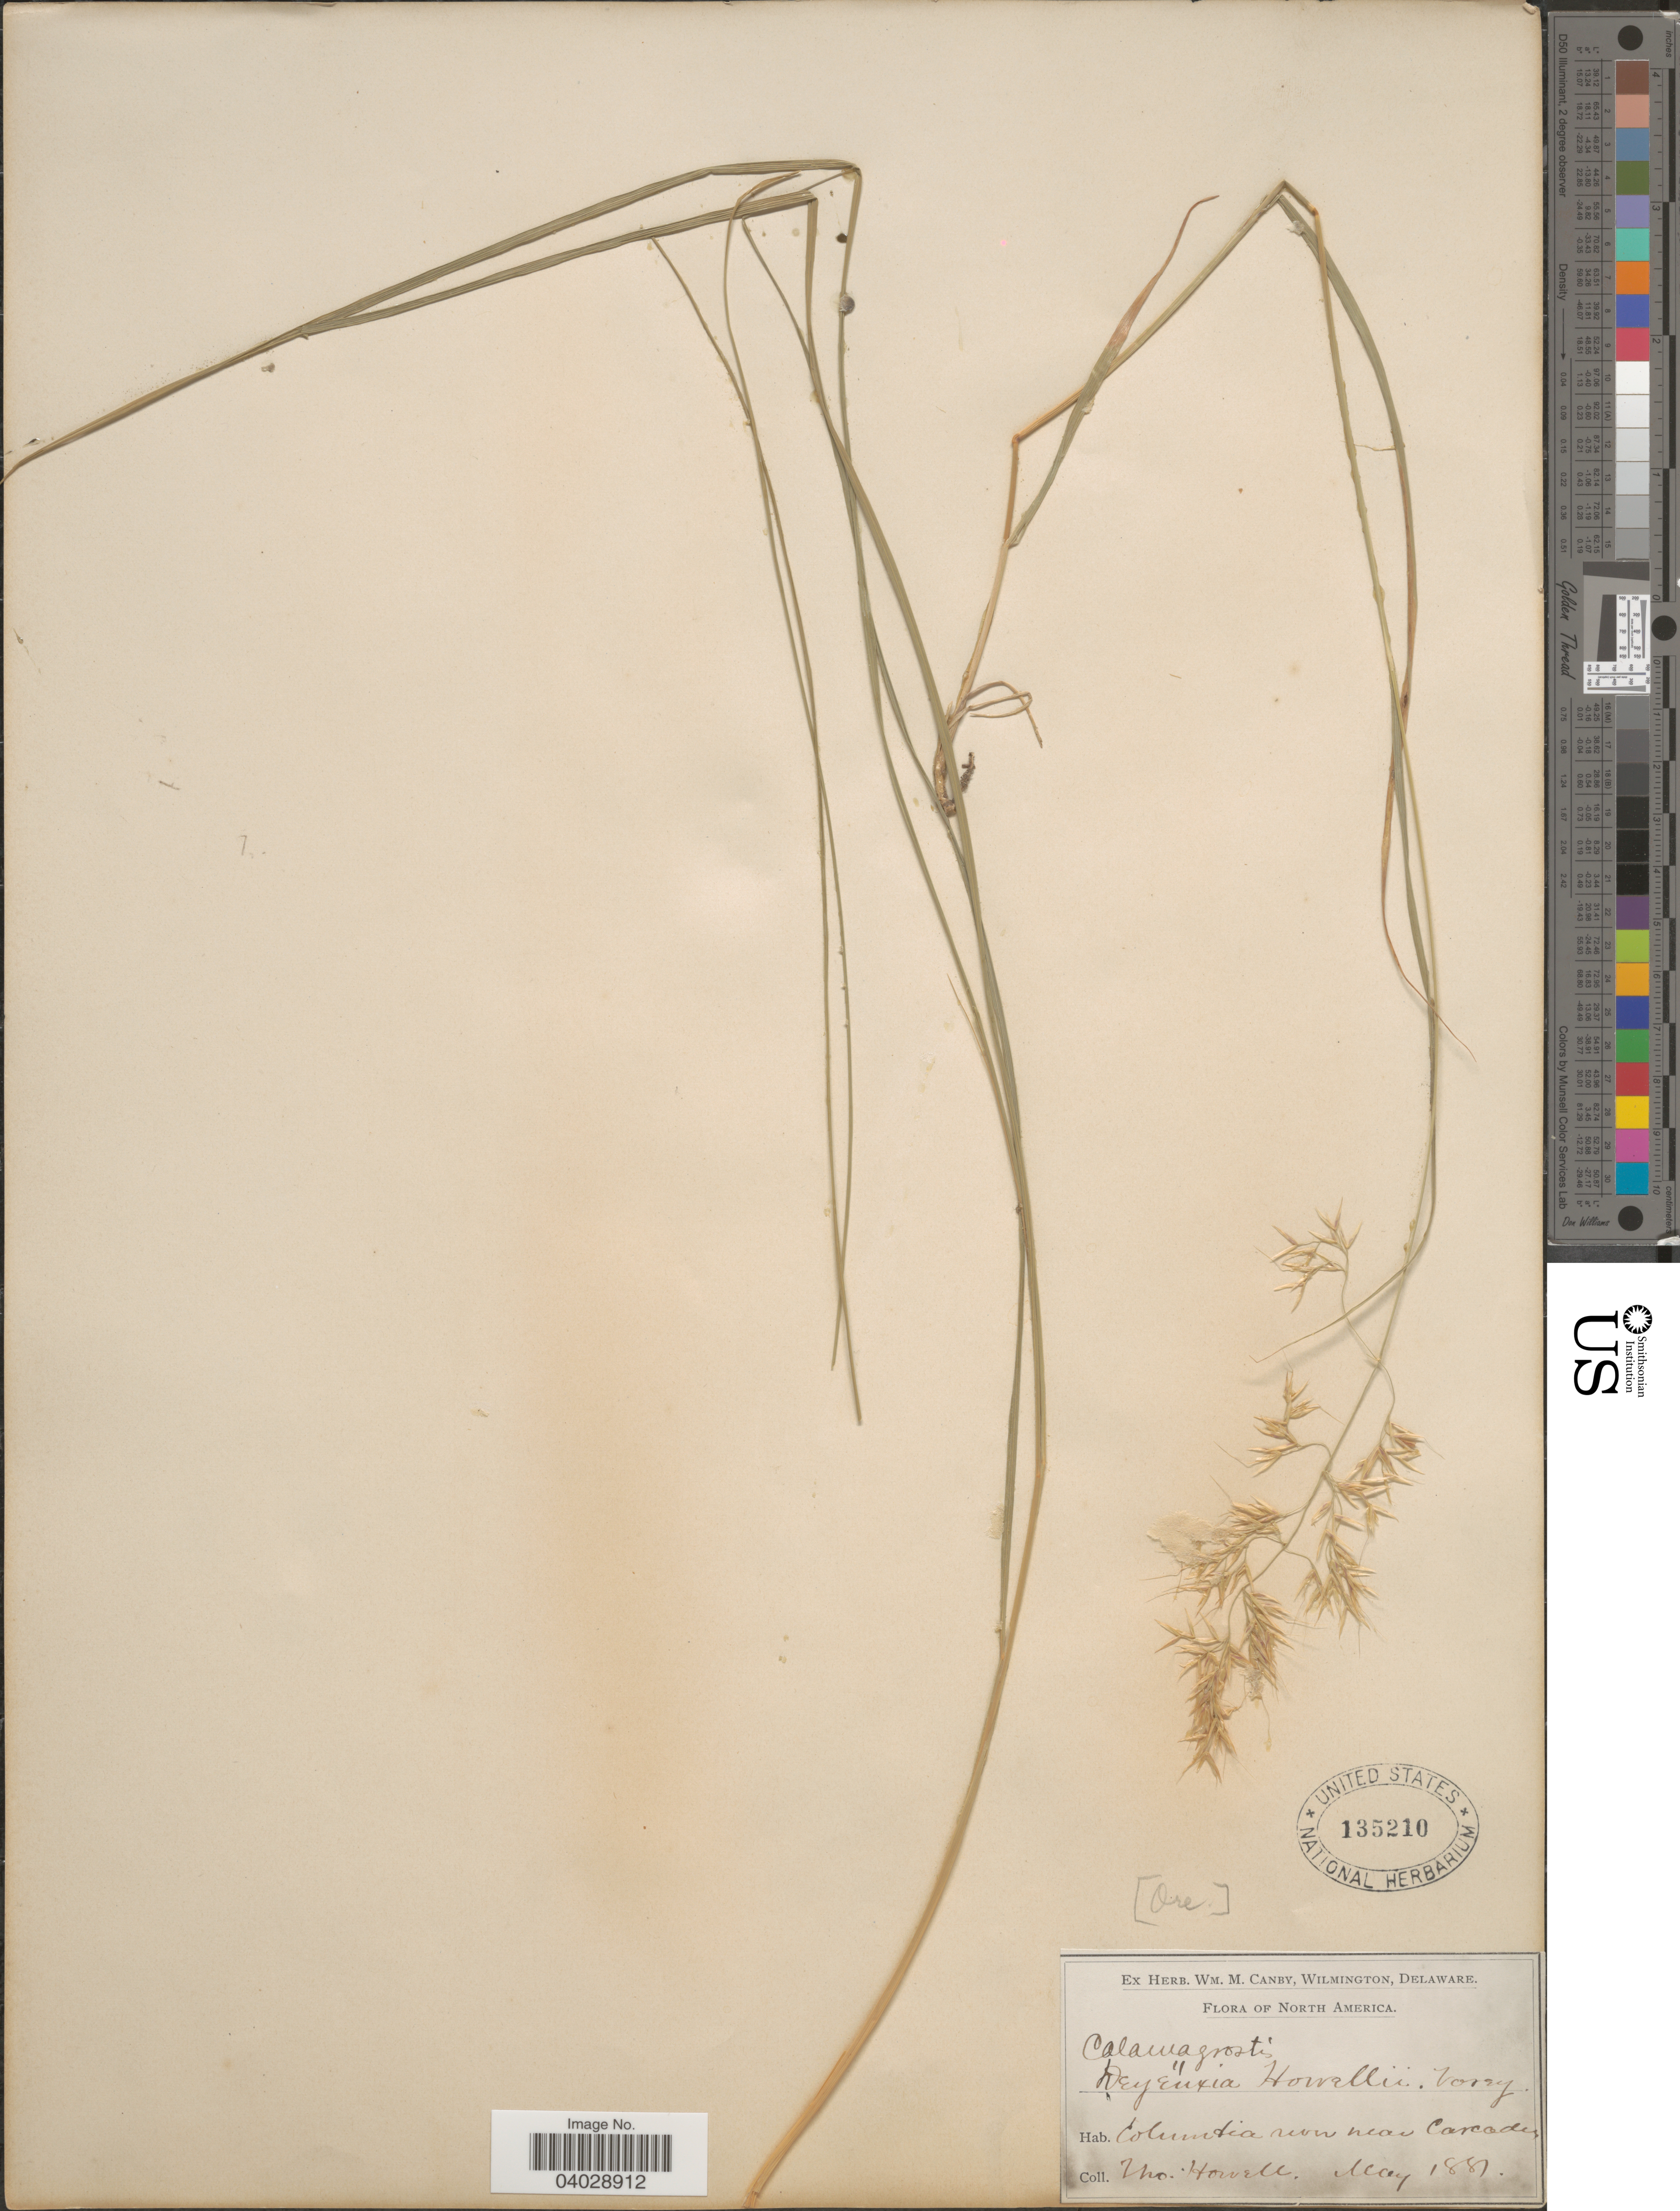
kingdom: Plantae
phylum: Tracheophyta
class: Liliopsida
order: Poales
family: Poaceae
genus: Calamagrostis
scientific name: Calamagrostis howellii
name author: Vasey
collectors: T. Howell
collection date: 1881-05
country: United States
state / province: Oregon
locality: Columbia river near Cascades.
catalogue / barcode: US 135210